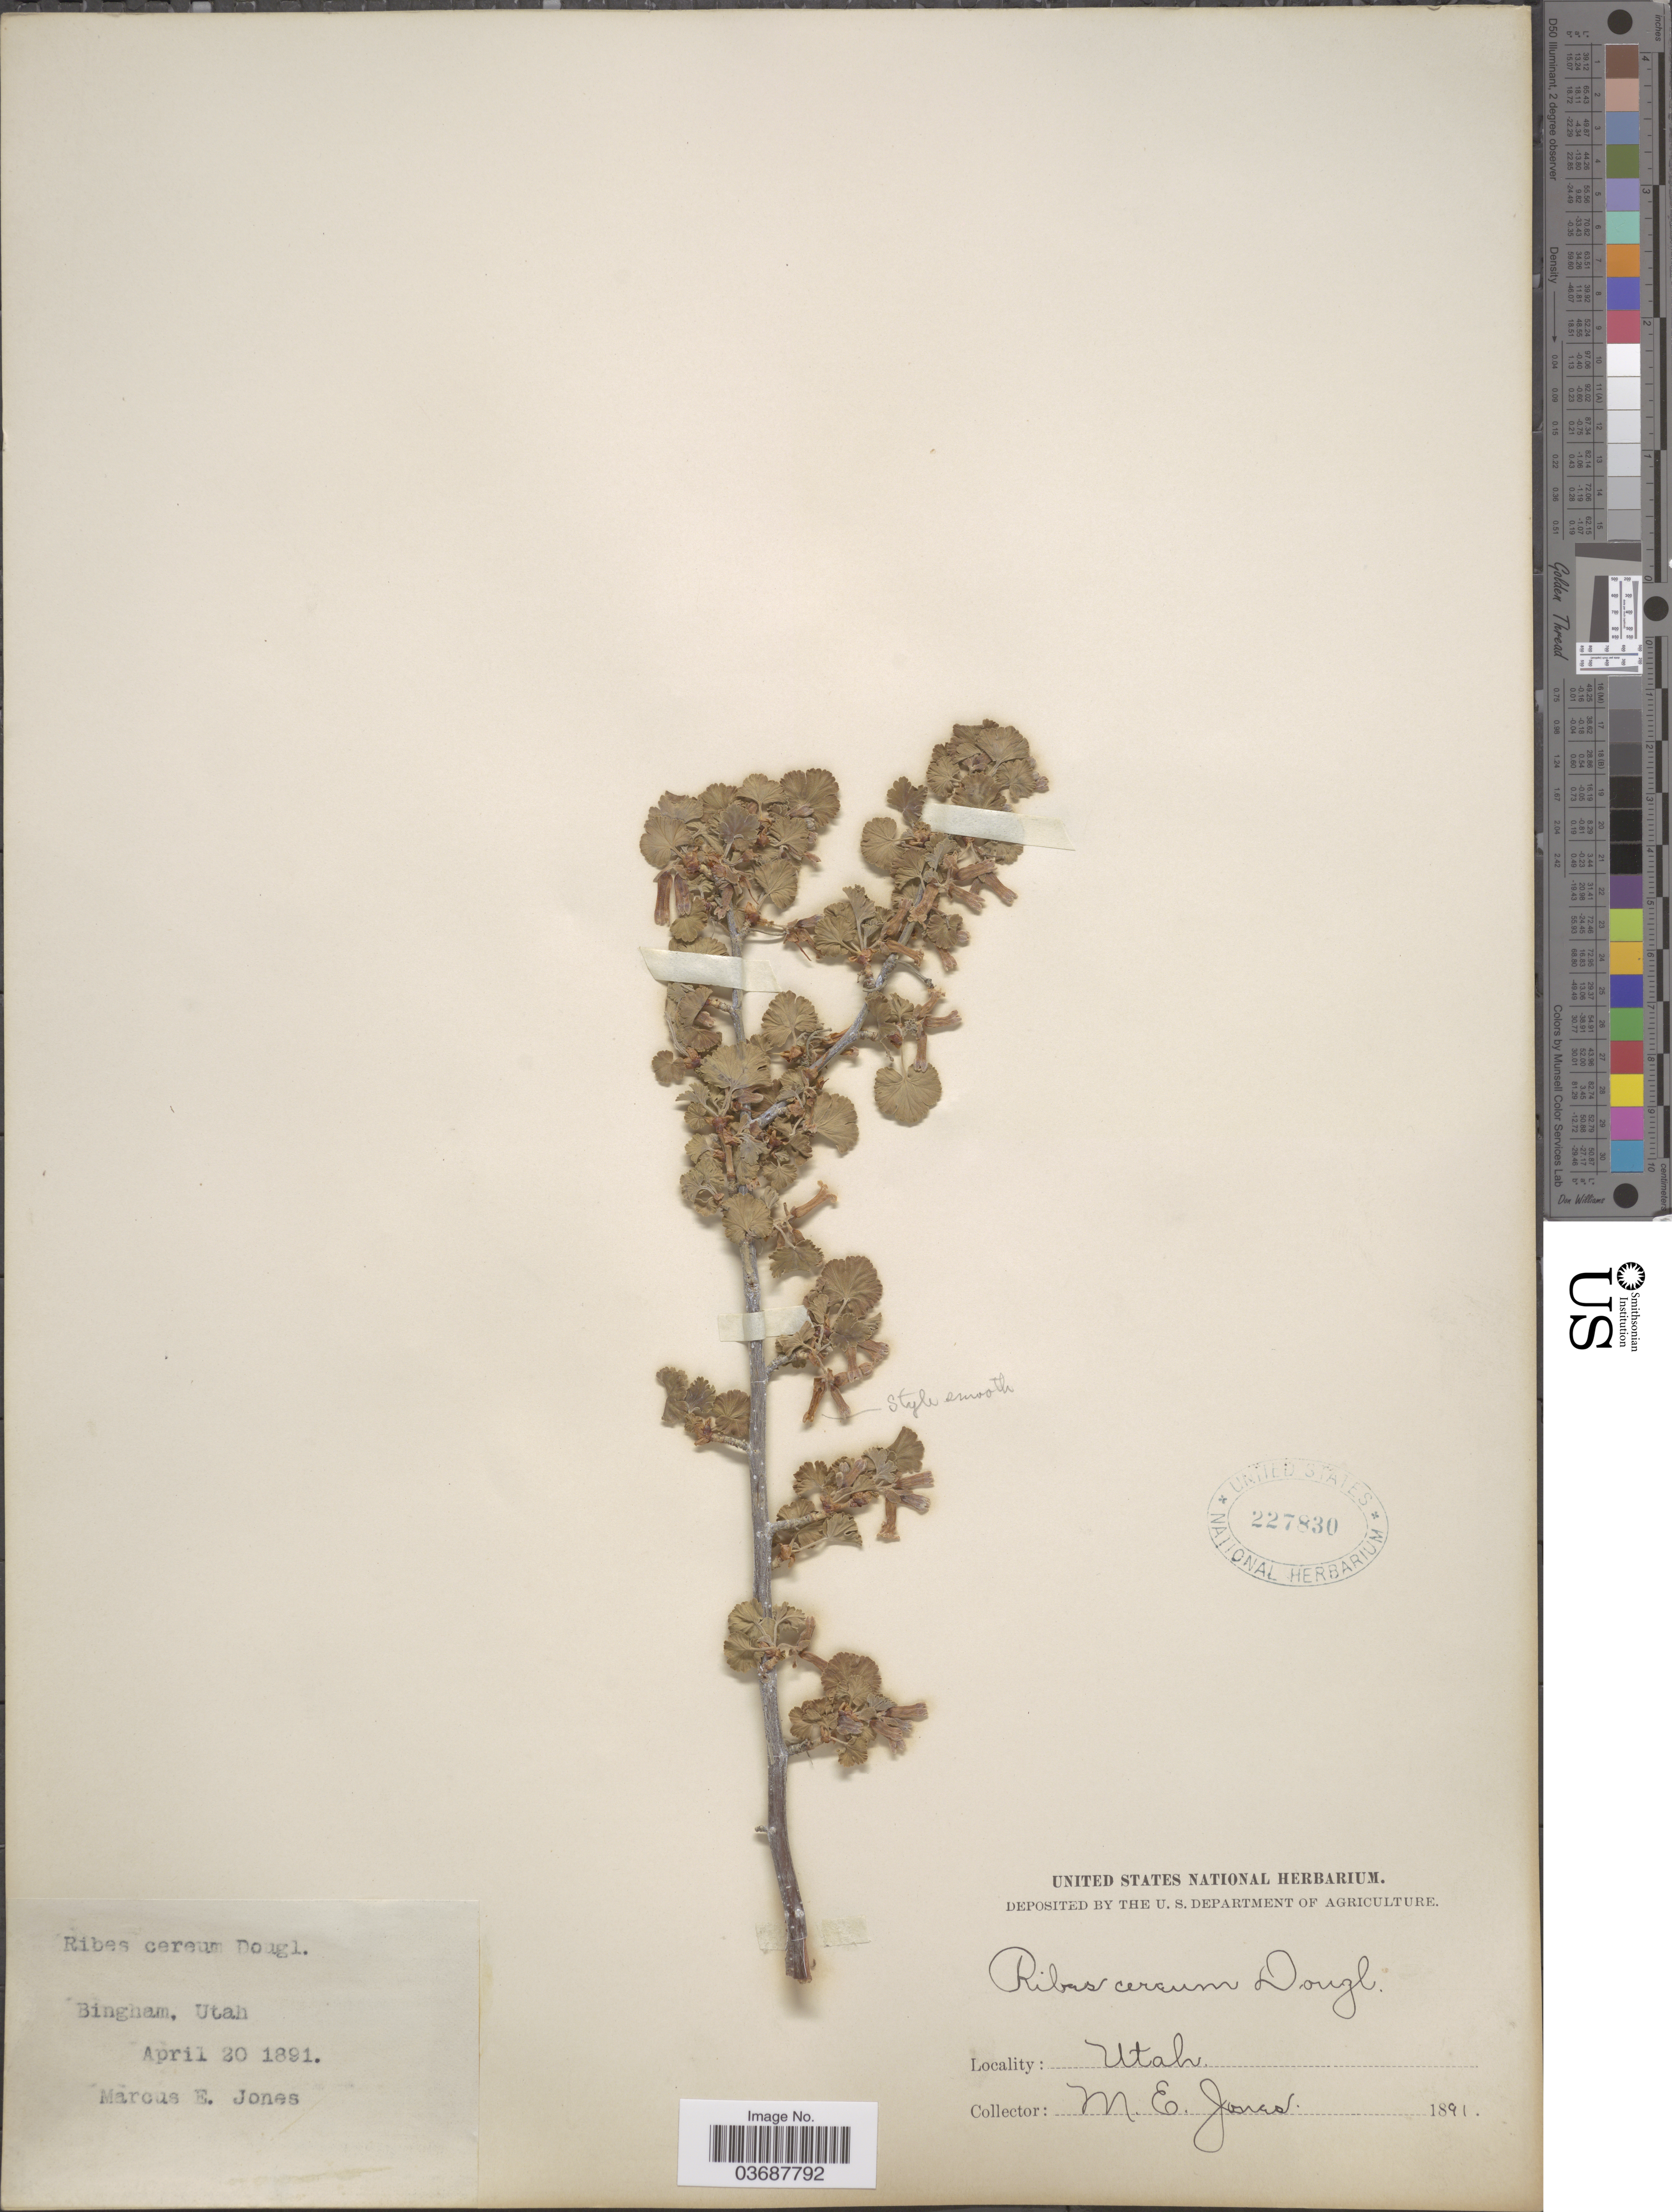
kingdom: Plantae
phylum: Tracheophyta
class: Magnoliopsida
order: Saxifragales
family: Grossulariaceae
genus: Ribes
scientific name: Ribes inebrians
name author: Lindl.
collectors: M. E. Jones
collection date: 1891-04-20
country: United States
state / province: Utah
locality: Bingham.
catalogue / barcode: US 227830